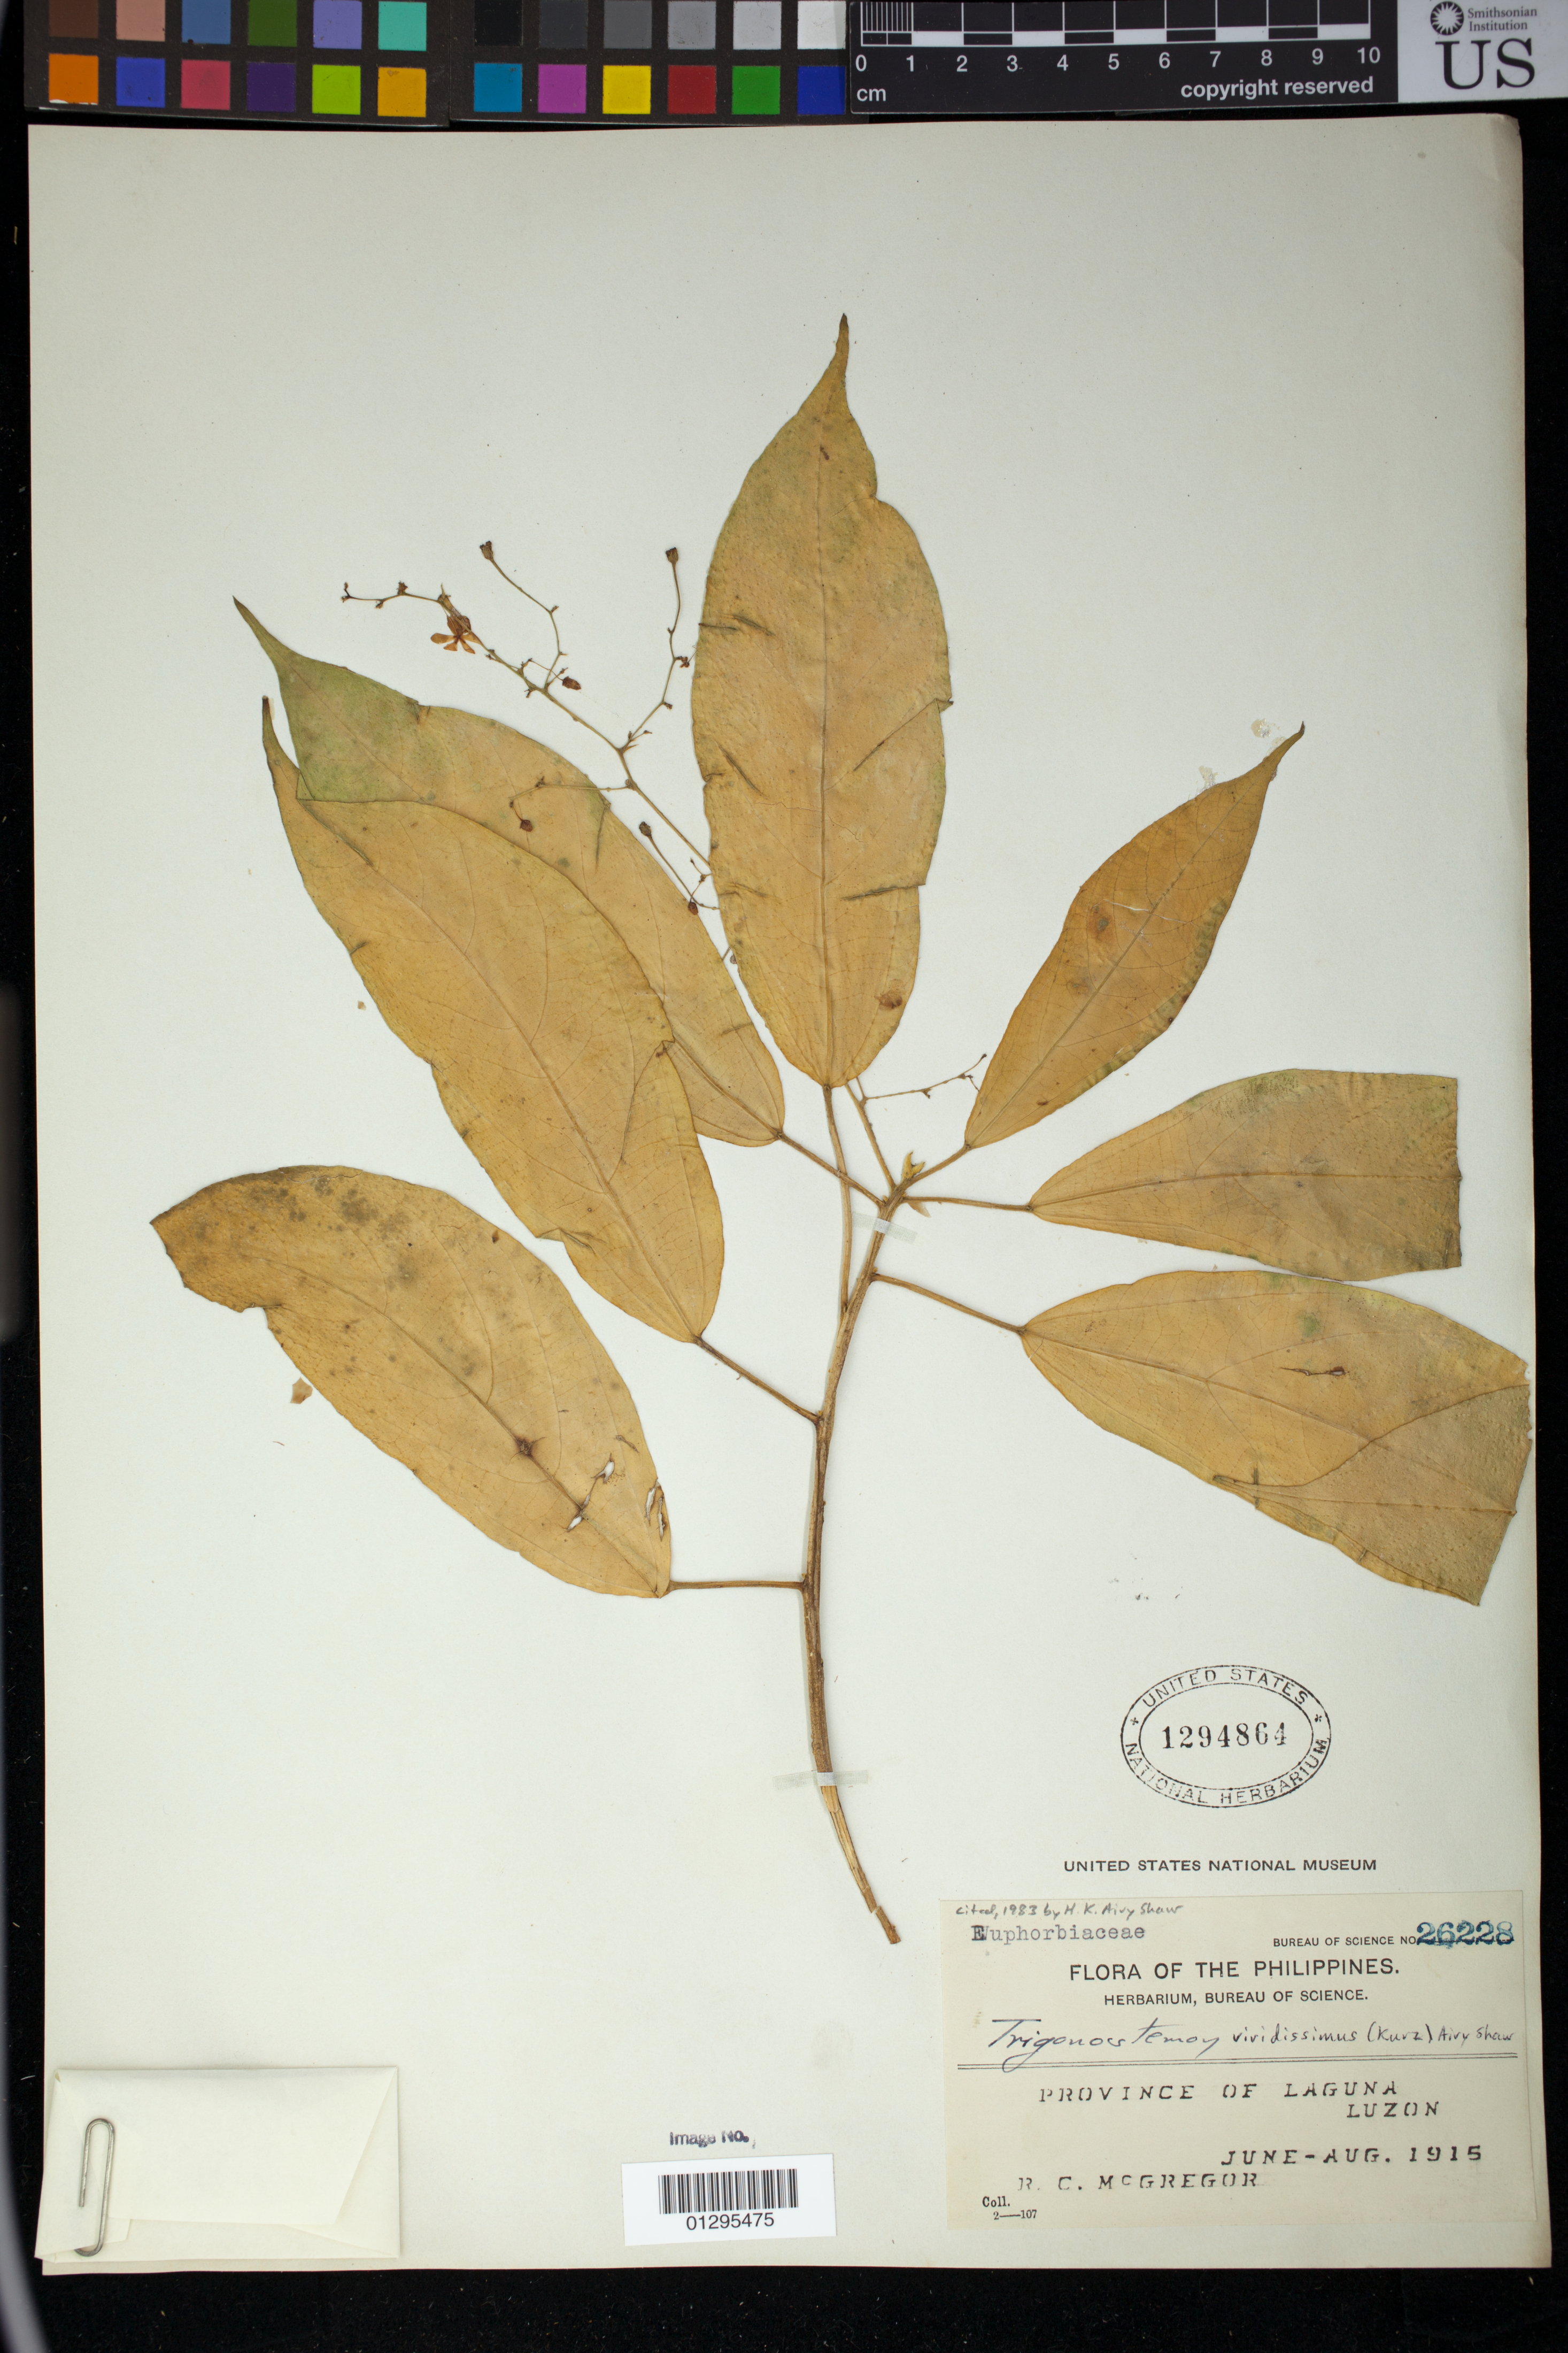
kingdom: Plantae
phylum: Tracheophyta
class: Magnoliopsida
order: Malpighiales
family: Euphorbiaceae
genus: Trigonostemon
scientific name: Trigonostemon viridissimus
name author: (Kurz) Airy Shaw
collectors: R. C. McGregor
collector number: Bur. Sci. 26228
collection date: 1915-06/1915-08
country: Philippines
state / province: Calabarzon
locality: Province of Laguna, Luzon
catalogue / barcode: US 1294864